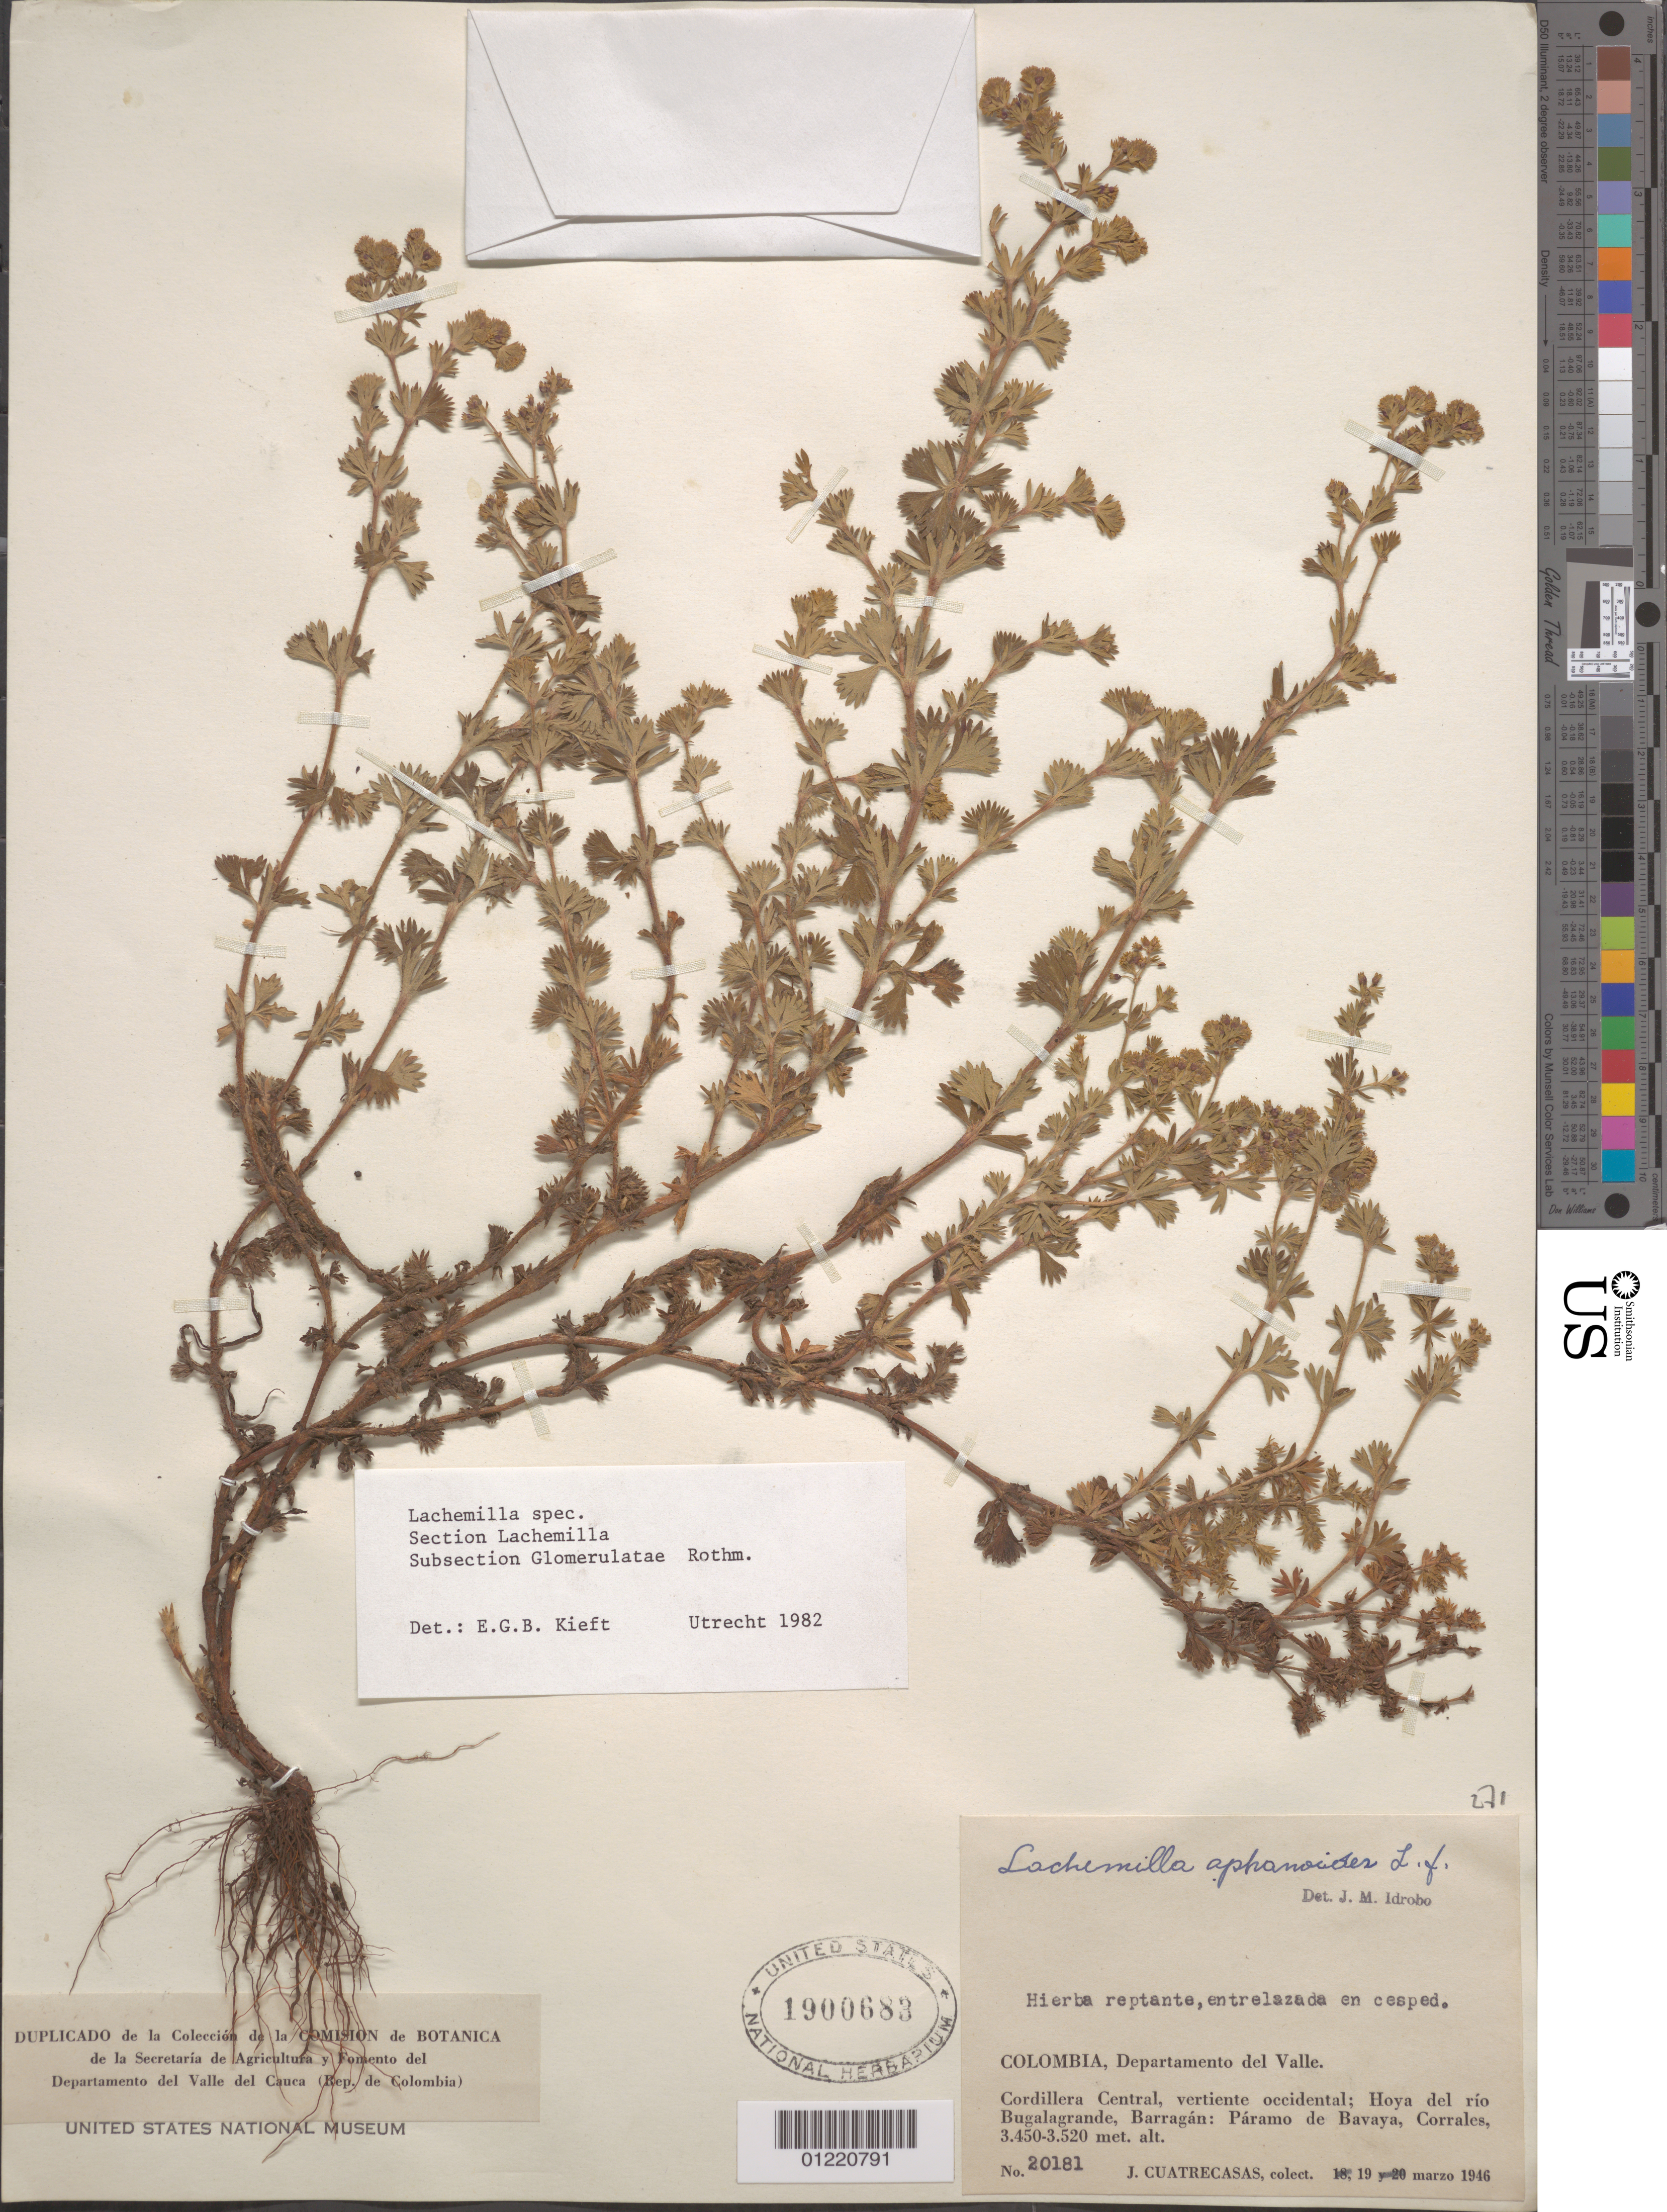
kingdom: Plantae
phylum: Tracheophyta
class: Magnoliopsida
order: Rosales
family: Rosaceae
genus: Lachemilla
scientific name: Lachemilla sp.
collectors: J. Cuatrecasas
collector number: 20181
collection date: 1946-03-19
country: Colombia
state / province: Valle del Cauca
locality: Cordillera Central, vertiente occidental; Hoya del río Bugalagrande, Brarragán: Páramo de Bavaya, Corrales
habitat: Paramo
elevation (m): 3450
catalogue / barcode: US 1900683